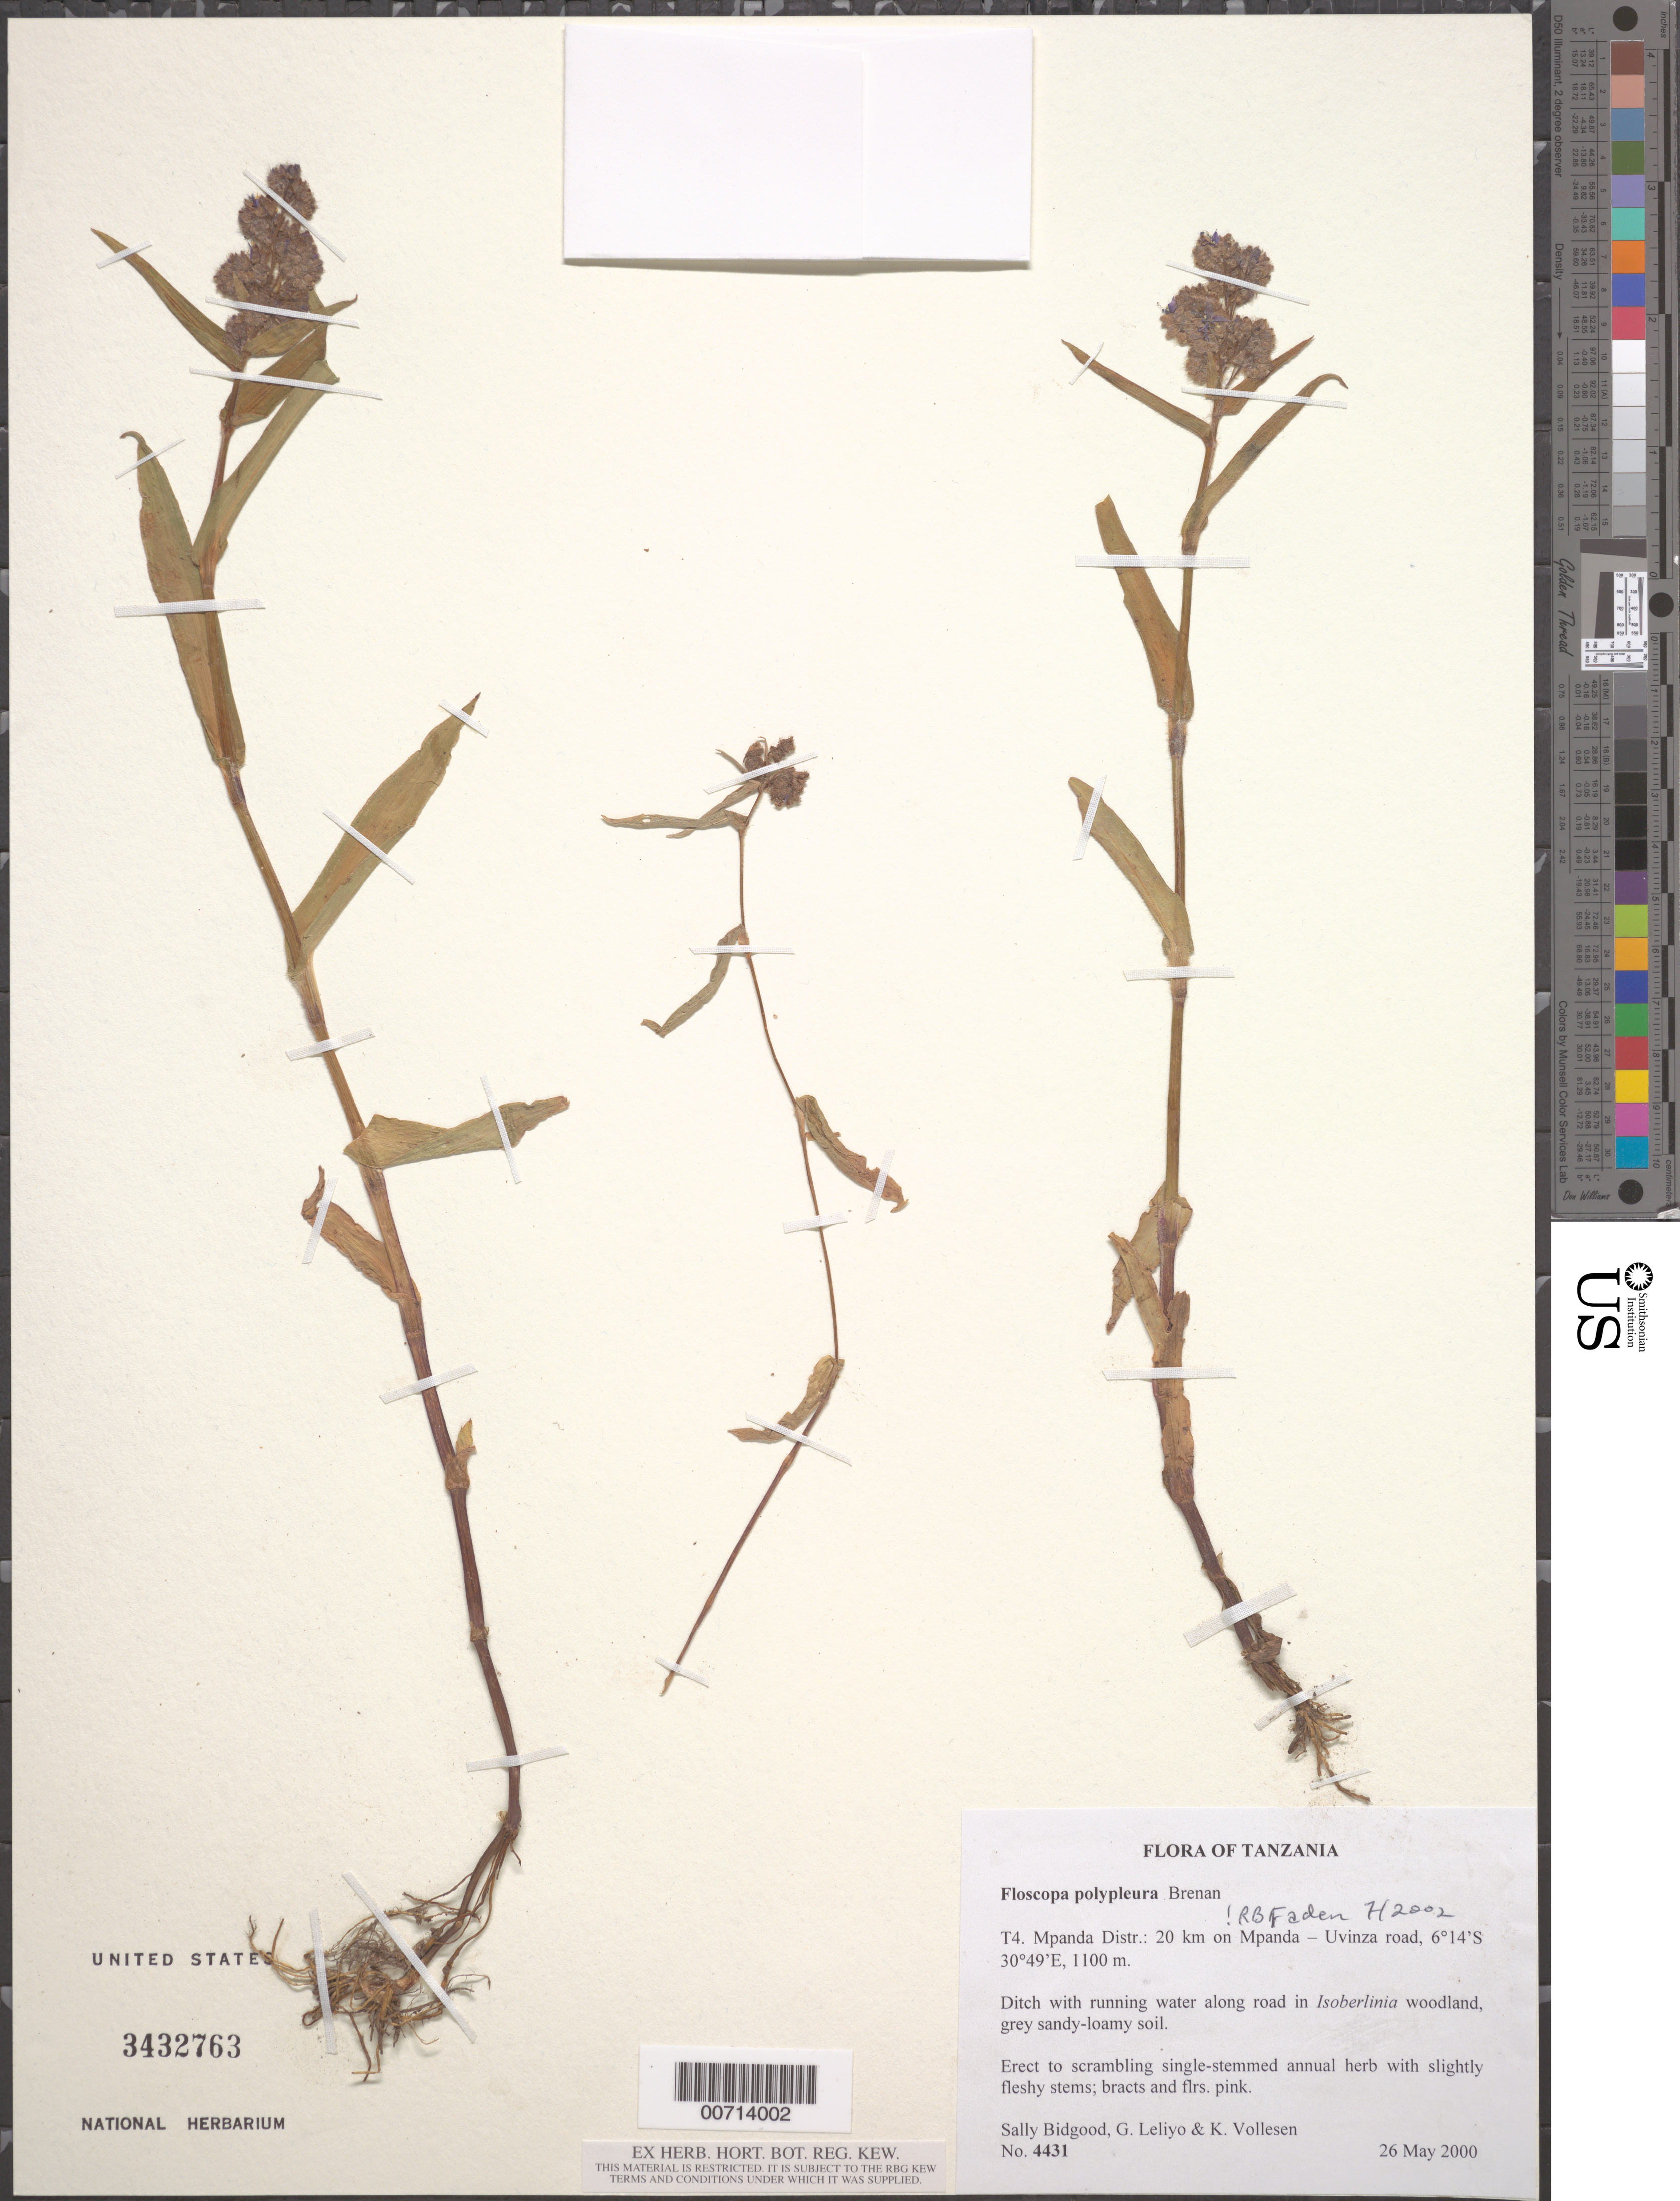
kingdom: Plantae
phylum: Tracheophyta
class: Liliopsida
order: Commelinales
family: Commelinaceae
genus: Floscopa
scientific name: Floscopa polypleura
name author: Brenan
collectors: S. Bidgood, G. Leliyo & K. Vollesen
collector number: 4431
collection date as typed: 26 May 2000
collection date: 2000-05-26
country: Tanzania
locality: T4, Mpanda Dist., Mpanda - Uvinza road.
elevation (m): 1100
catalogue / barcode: US 3432763